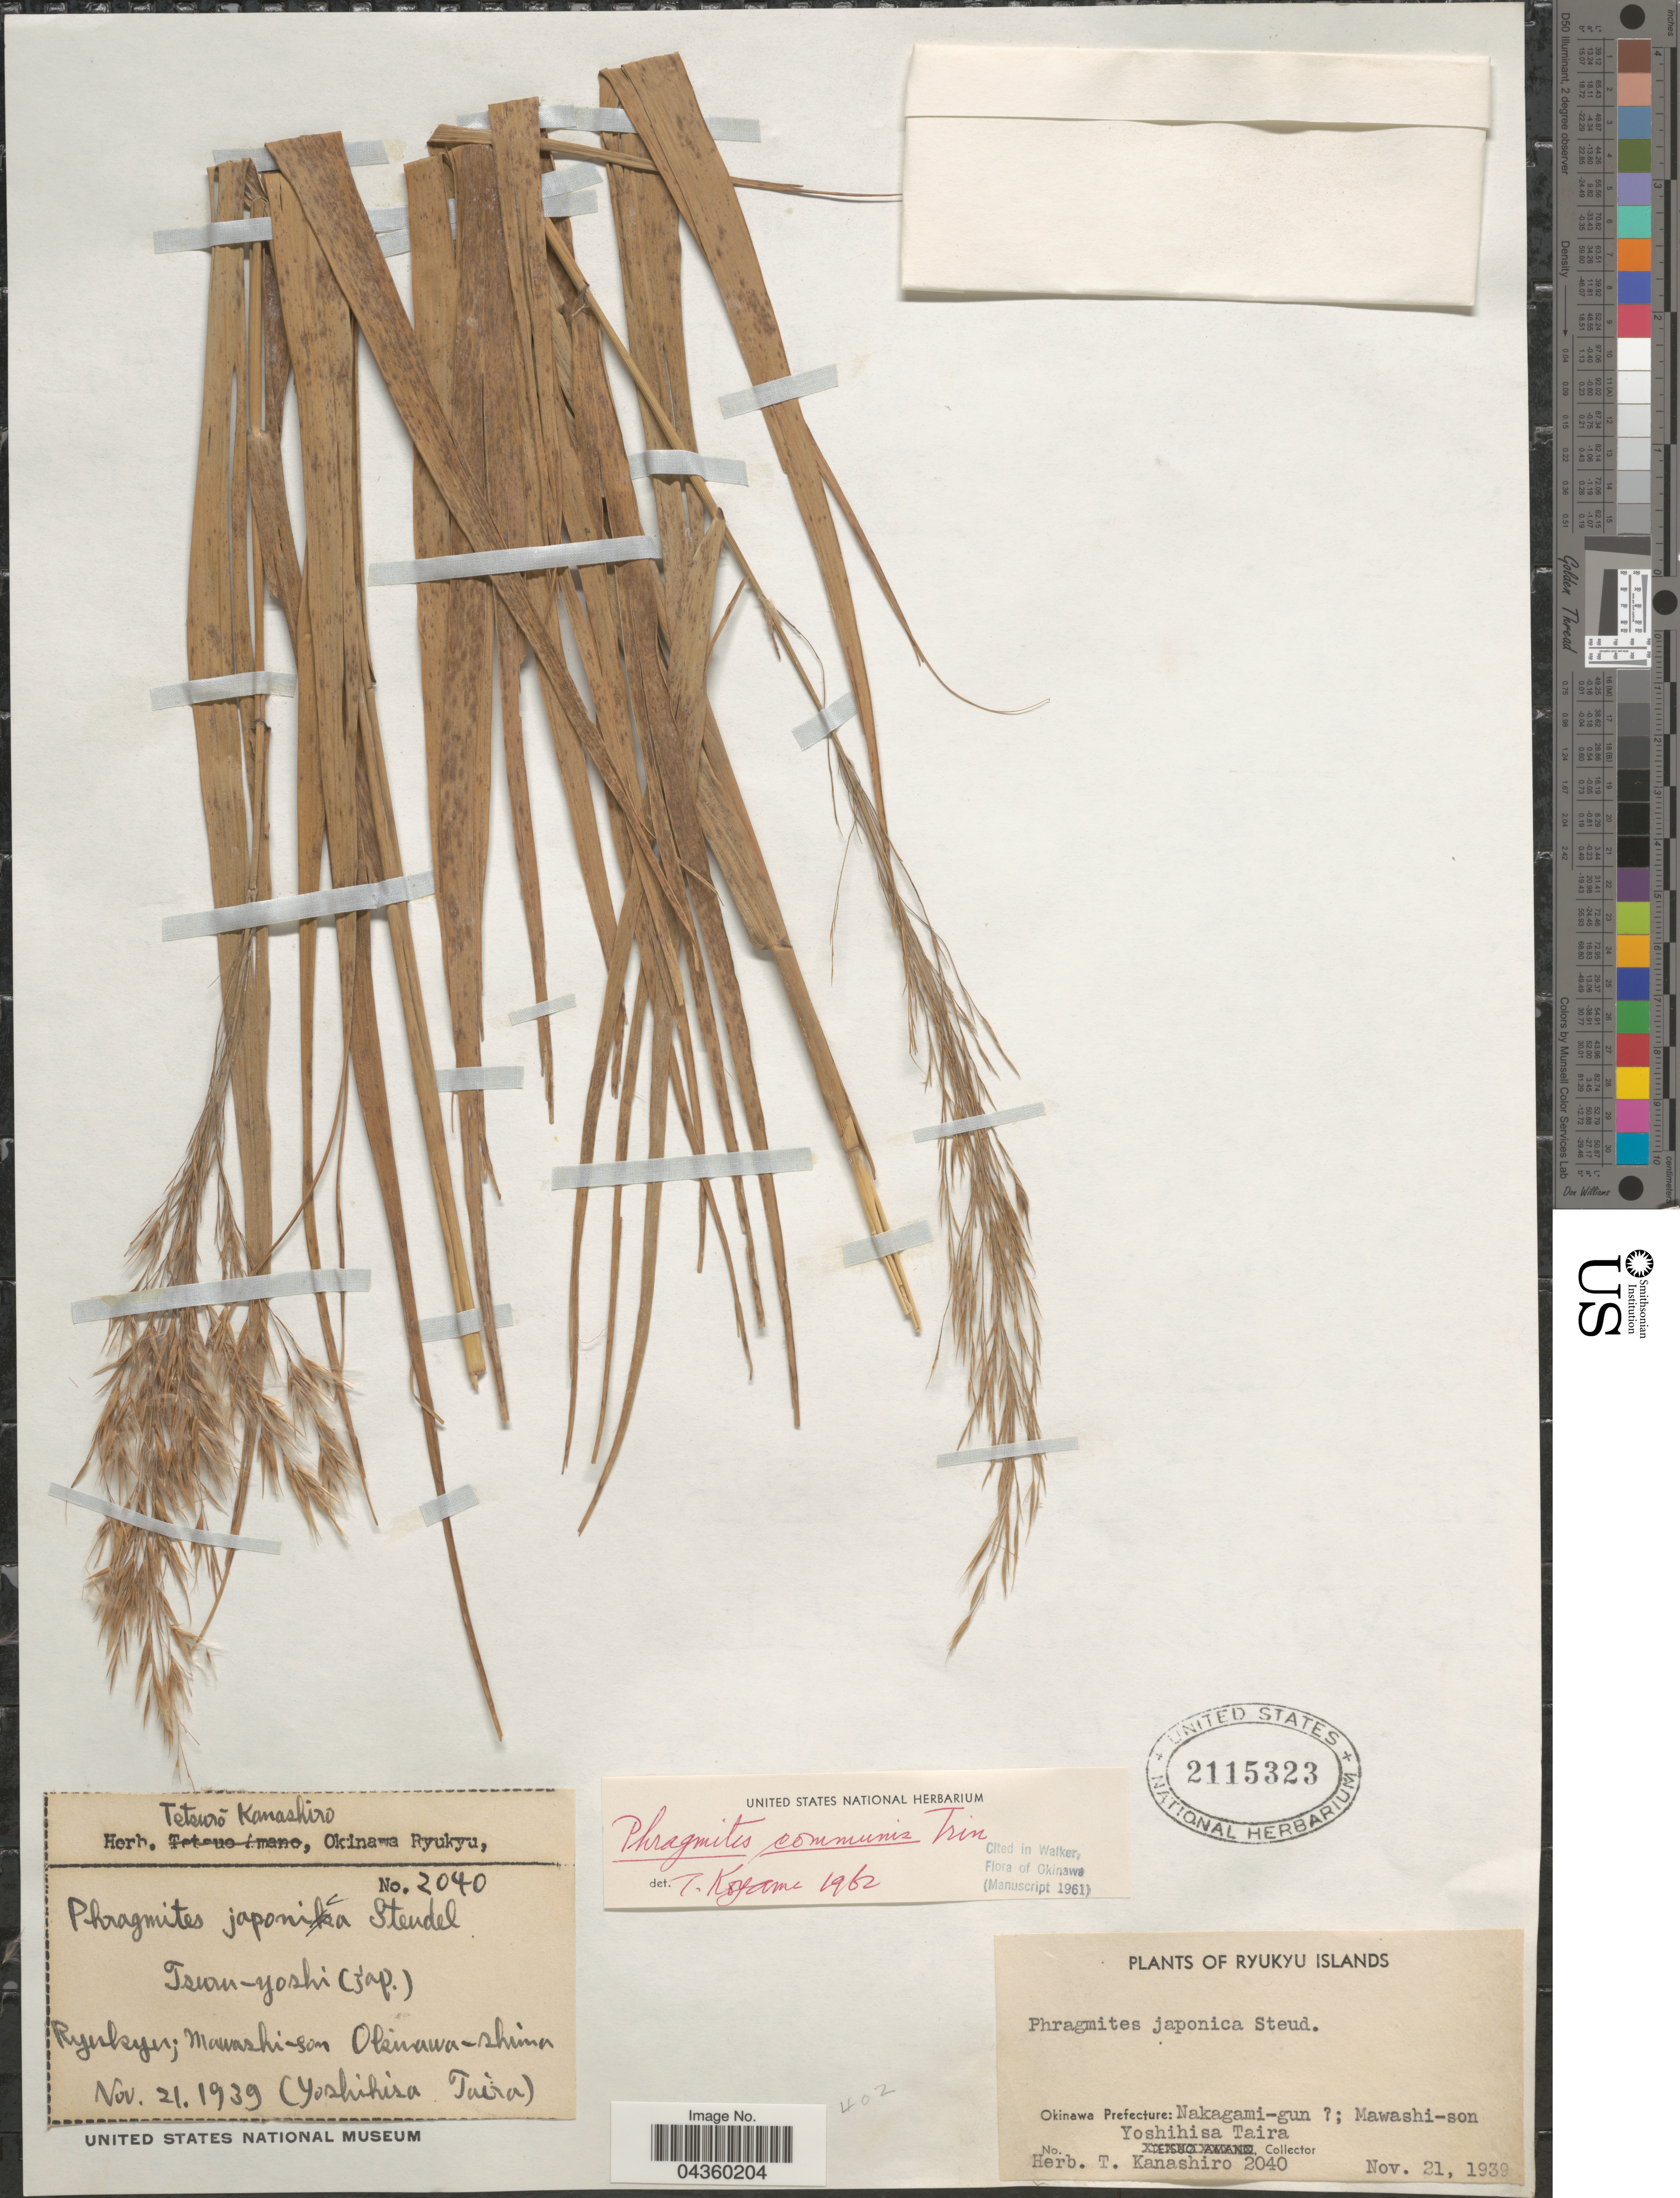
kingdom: Plantae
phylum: Tracheophyta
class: Liliopsida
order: Poales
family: Poaceae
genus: Phragmites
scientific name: Phragmites australis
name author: (Cav.) Trin. ex Steud.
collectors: Y. Taira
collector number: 2040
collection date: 1939-11-21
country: Japan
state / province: Okinawa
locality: Ryukyu Islands. Okinawa Prefecture: Nakagami-gun; Mawashi-son.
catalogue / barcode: US 2115323